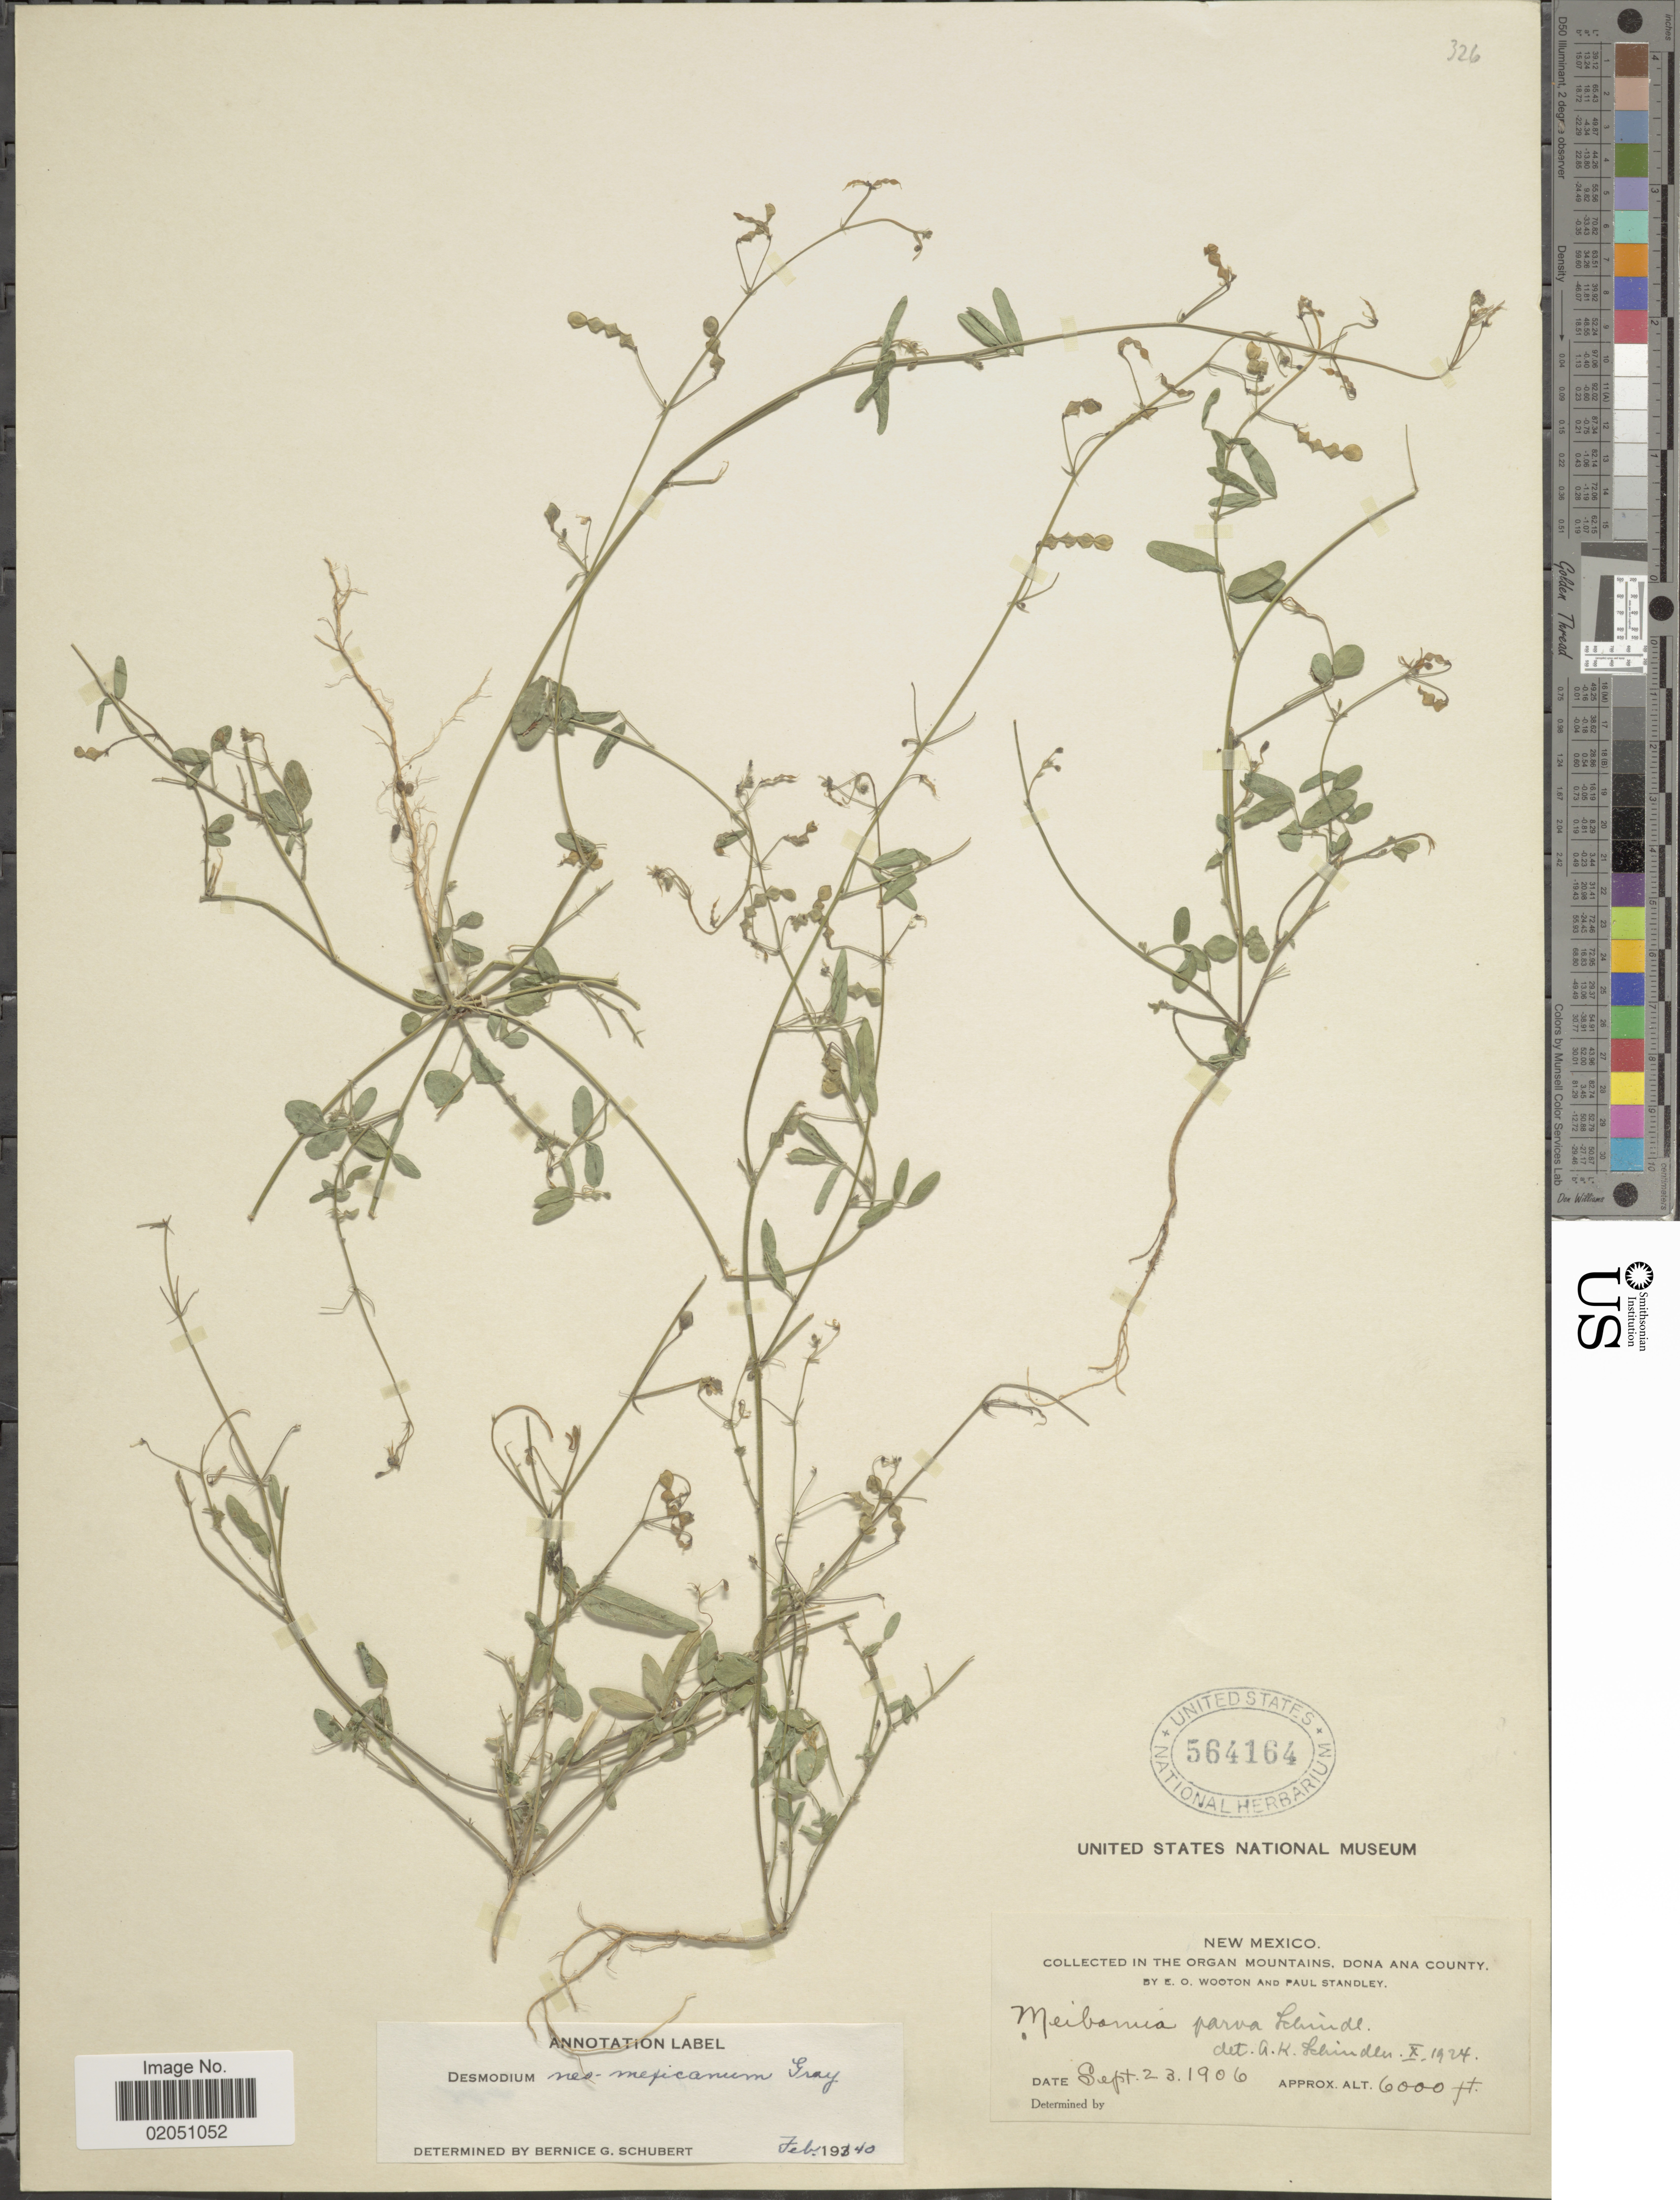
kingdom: Plantae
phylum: Tracheophyta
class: Magnoliopsida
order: Fabales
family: Fabaceae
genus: Desmodium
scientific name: Desmodium neomexicanum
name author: A. Gray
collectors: E. O. Wooton & P. C. Standley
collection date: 1906-09-23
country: United States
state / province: New Mexico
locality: In the Organ Mountains, Dona Ana County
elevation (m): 1829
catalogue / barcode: US 564164